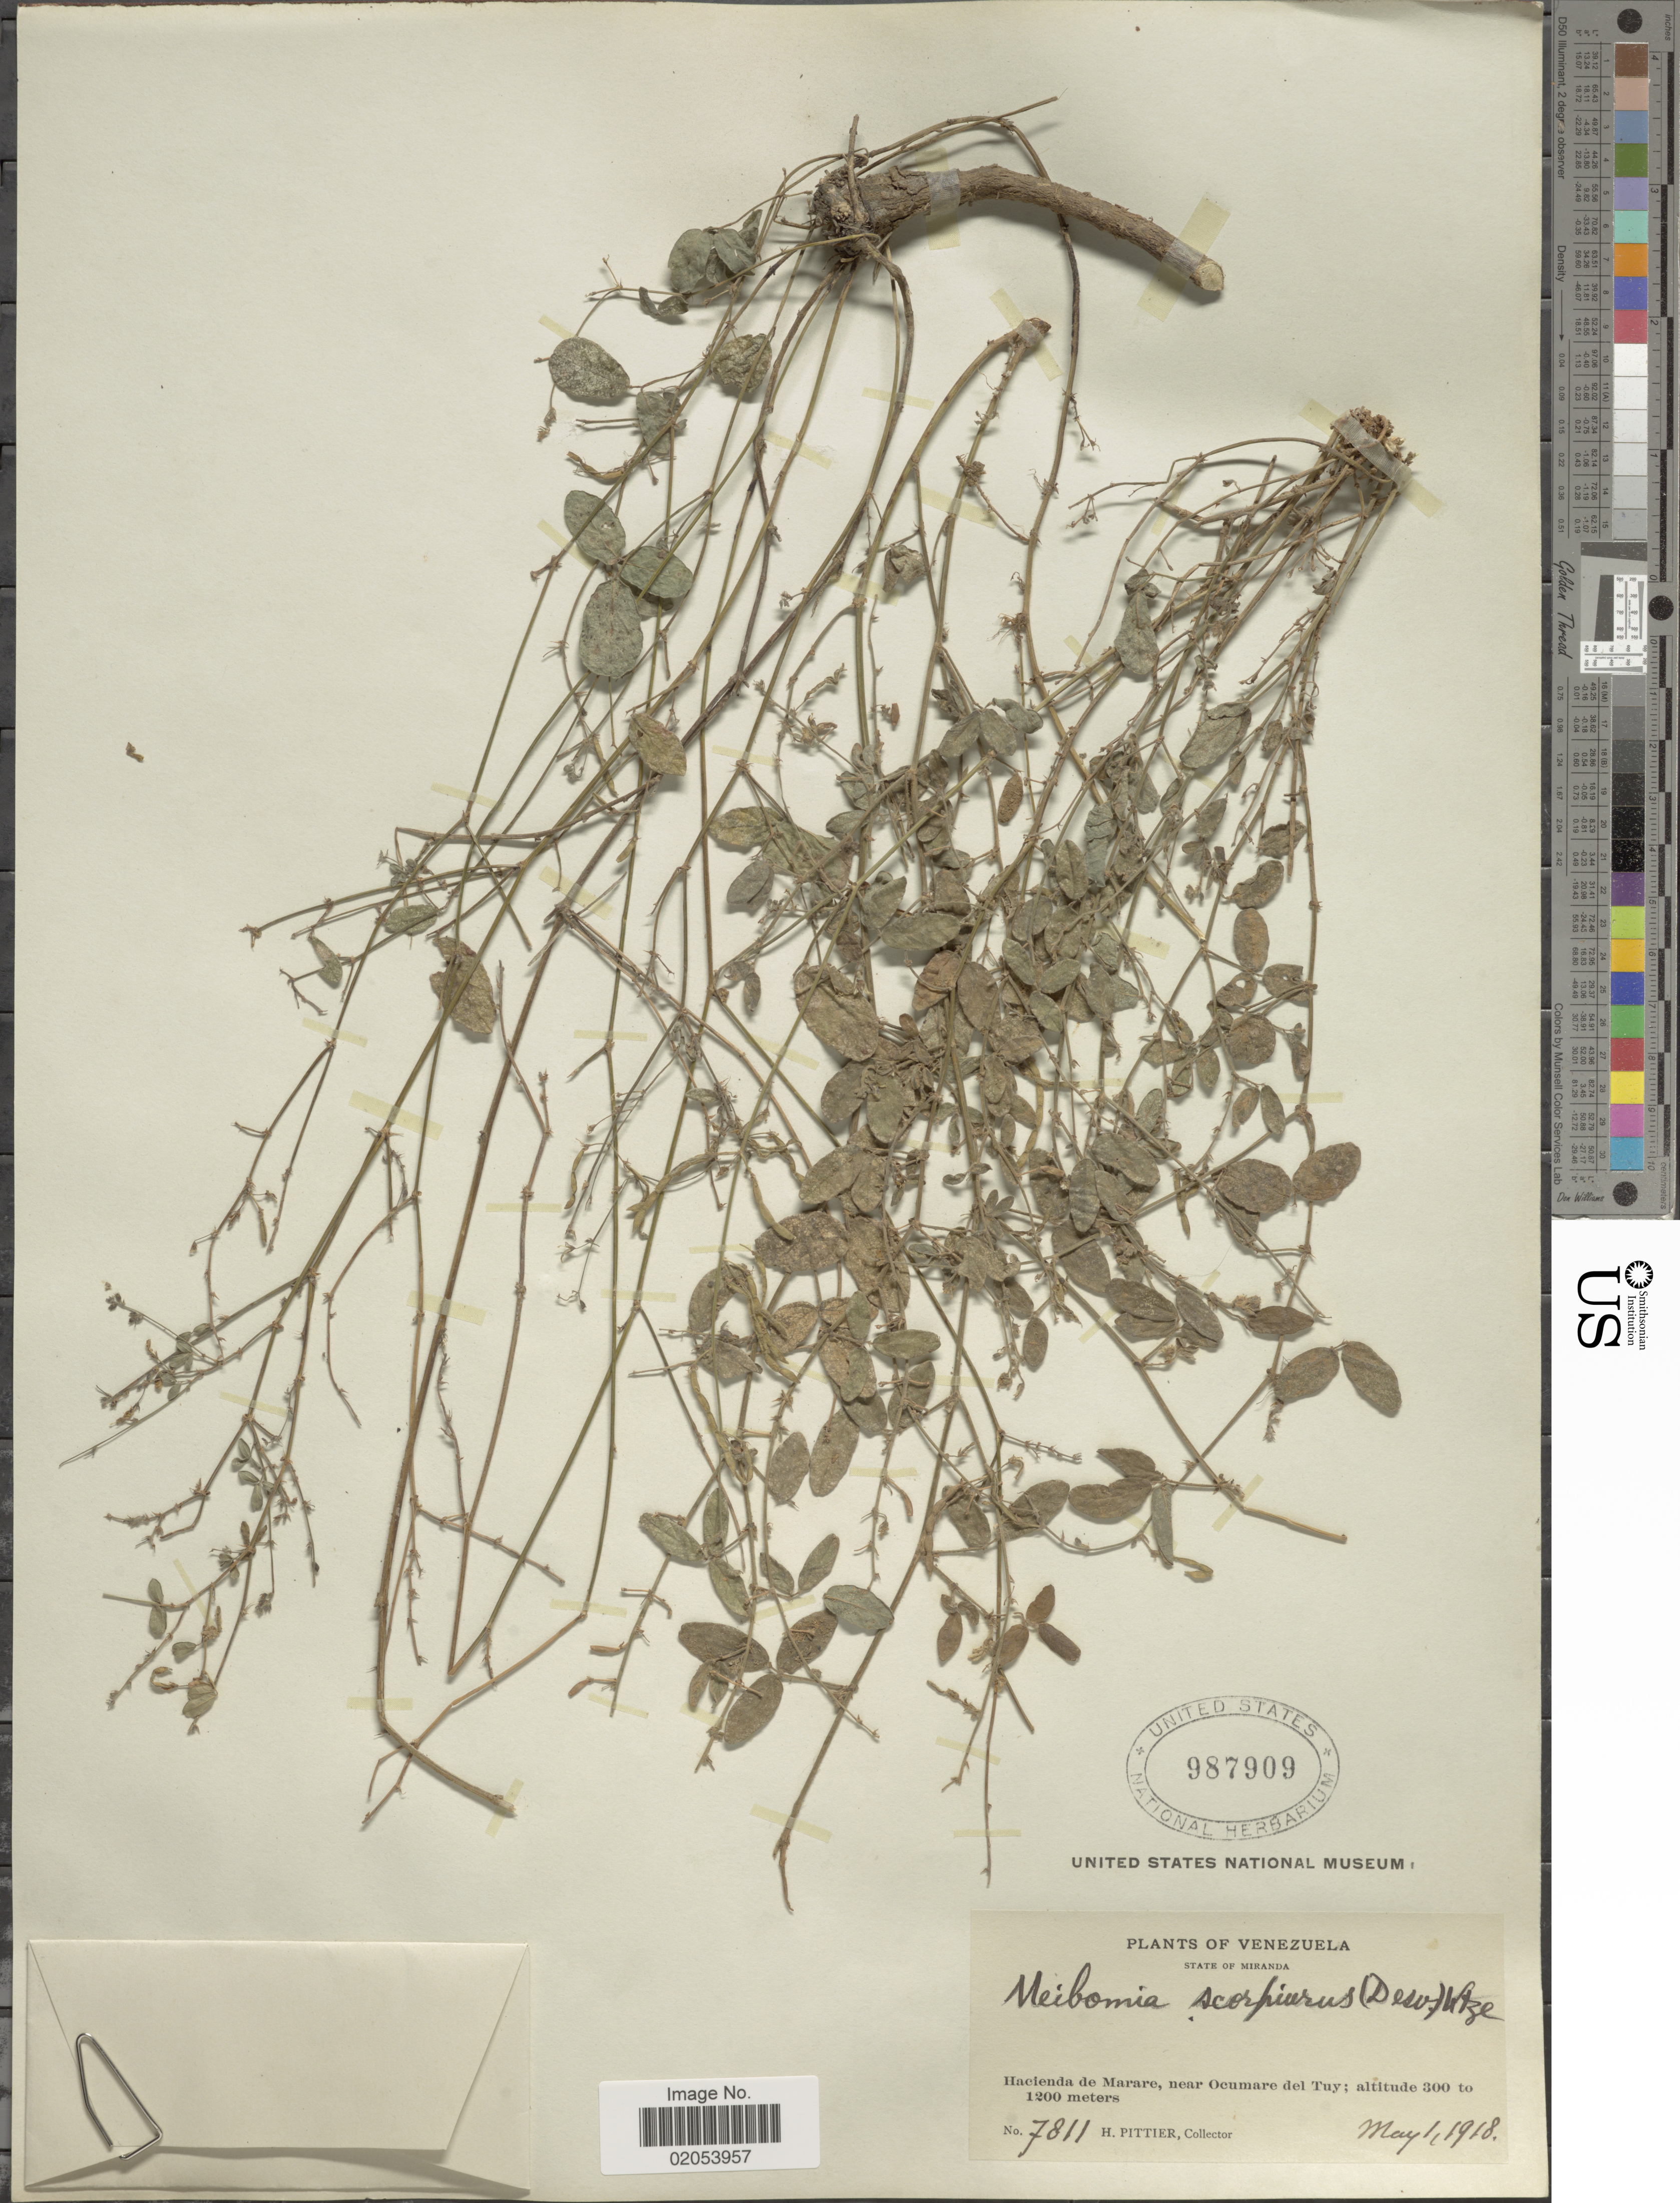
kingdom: Plantae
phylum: Tracheophyta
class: Magnoliopsida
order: Fabales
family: Fabaceae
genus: Desmodium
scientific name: Desmodium scorpiurus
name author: (Sw.) Desv. ex DC.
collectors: H. F. Pittier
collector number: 7811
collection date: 1918-05-01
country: Venezuela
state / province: Miranda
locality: Hacienda de Marare, near Ocunmare del Tuy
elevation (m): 300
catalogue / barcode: US 987909